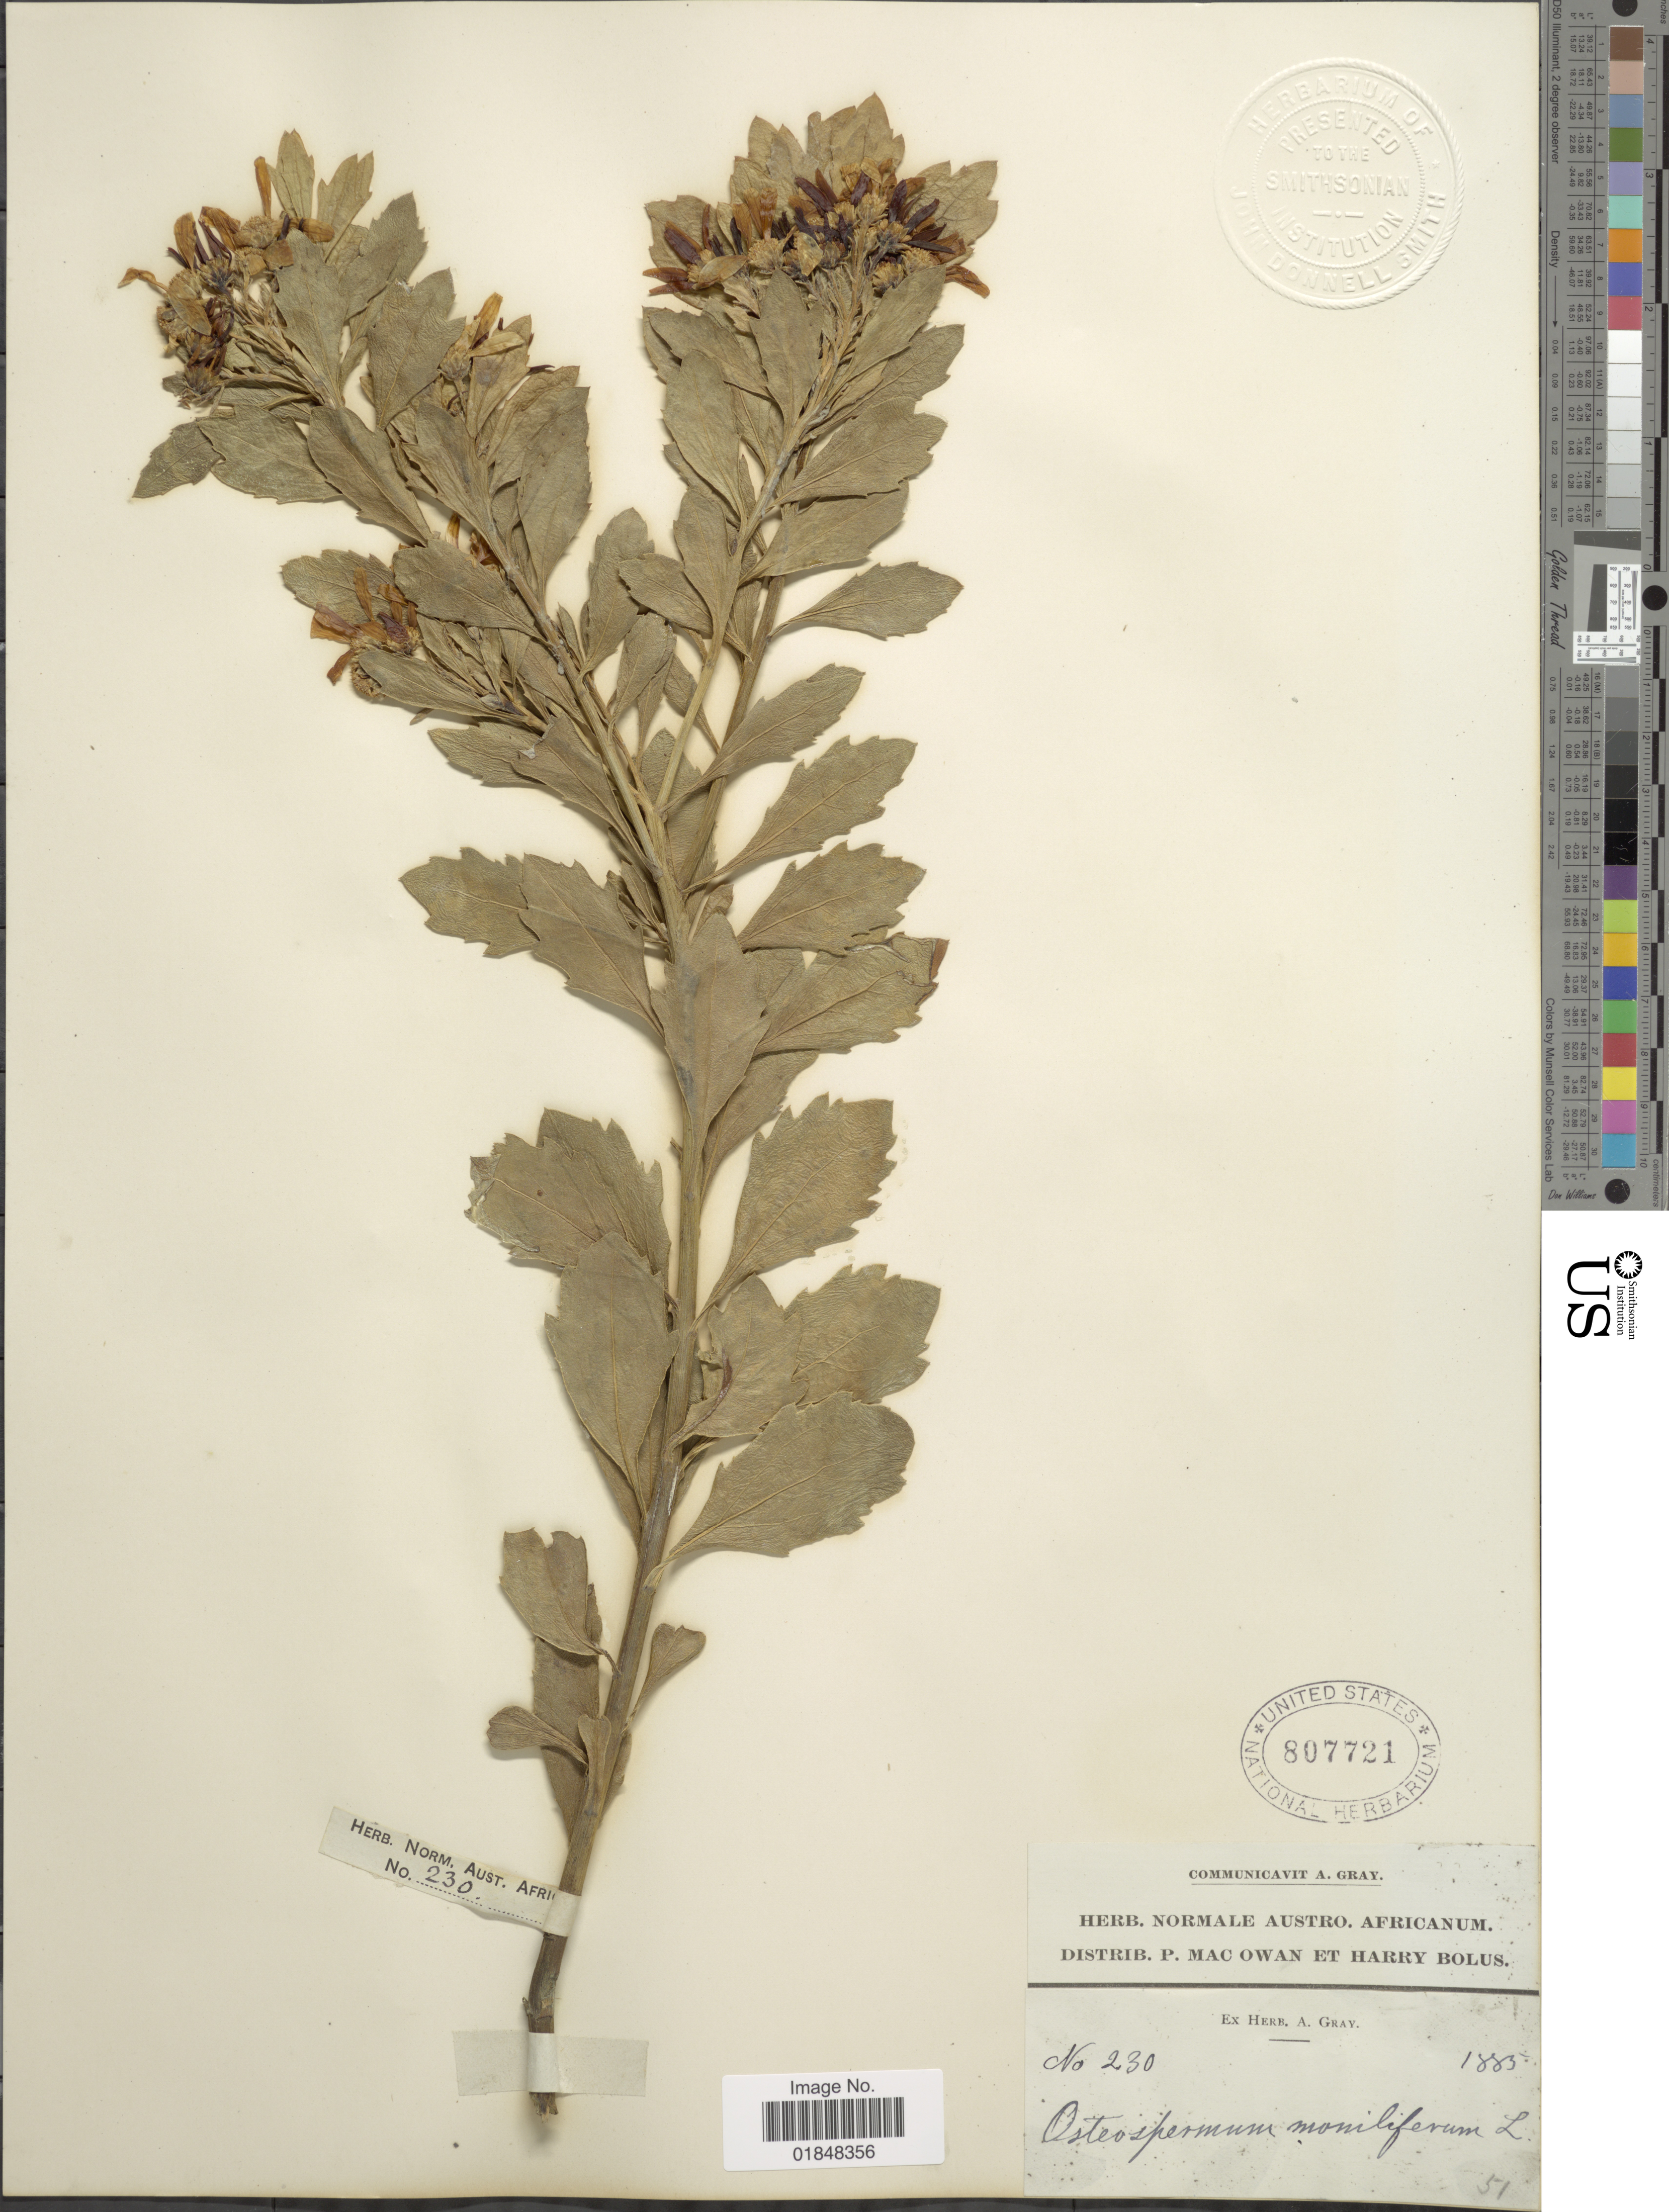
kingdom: Plantae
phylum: Tracheophyta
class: Magnoliopsida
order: Asterales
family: Asteraceae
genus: Chrysanthemoides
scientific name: Chrysanthemoides monilifera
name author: (L.) Norl.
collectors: ex Herb. A. Gray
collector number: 230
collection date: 1883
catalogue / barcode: US 807721